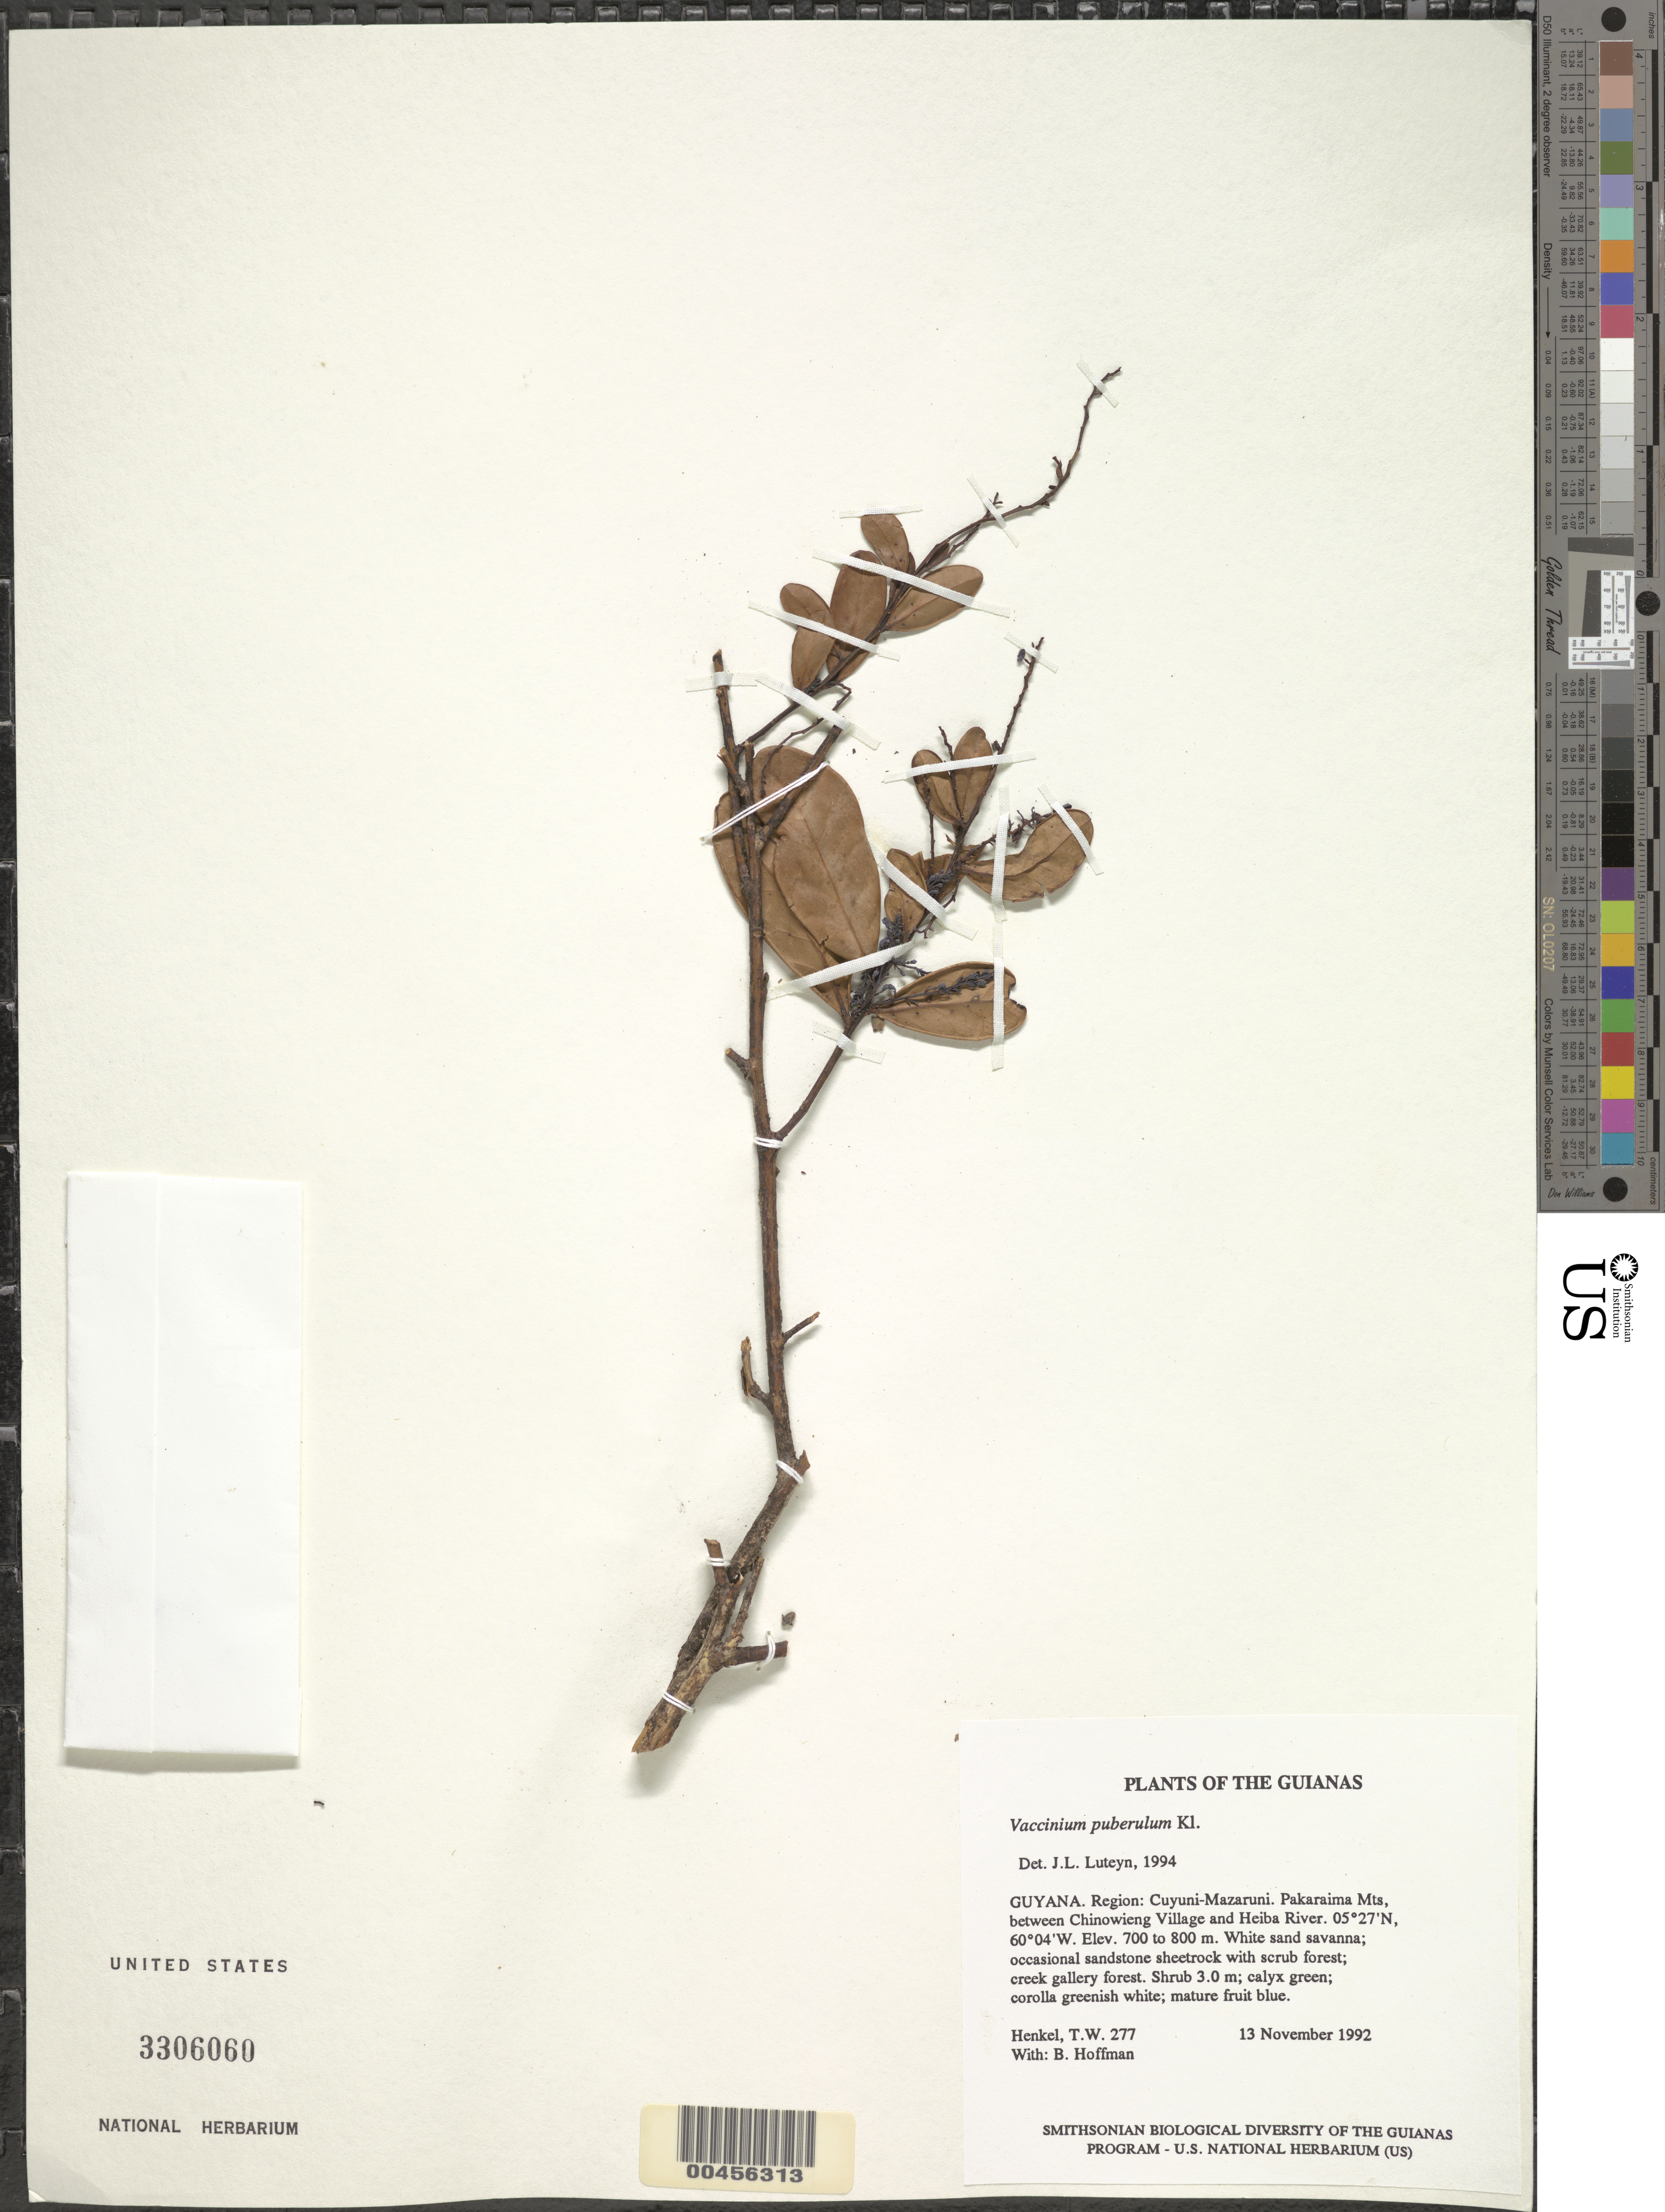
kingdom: Plantae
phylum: Tracheophyta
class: Magnoliopsida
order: Ericales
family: Ericaceae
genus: Vaccinium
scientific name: Vaccinium puberulum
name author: Klotzsch ex Meisn.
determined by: Luteyn, J. L.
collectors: T. Henkel & B. Hoffman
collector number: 277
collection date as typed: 13 November 1992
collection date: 1992-11-13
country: Guyana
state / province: Cuyuni-Mazaruni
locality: Pakaraima Mts, between Chinowieng Village and Heiba River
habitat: White sand savanna; occasional sandstone sheetrock with scrub forest; creek gallery forest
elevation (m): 700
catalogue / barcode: US 3306060